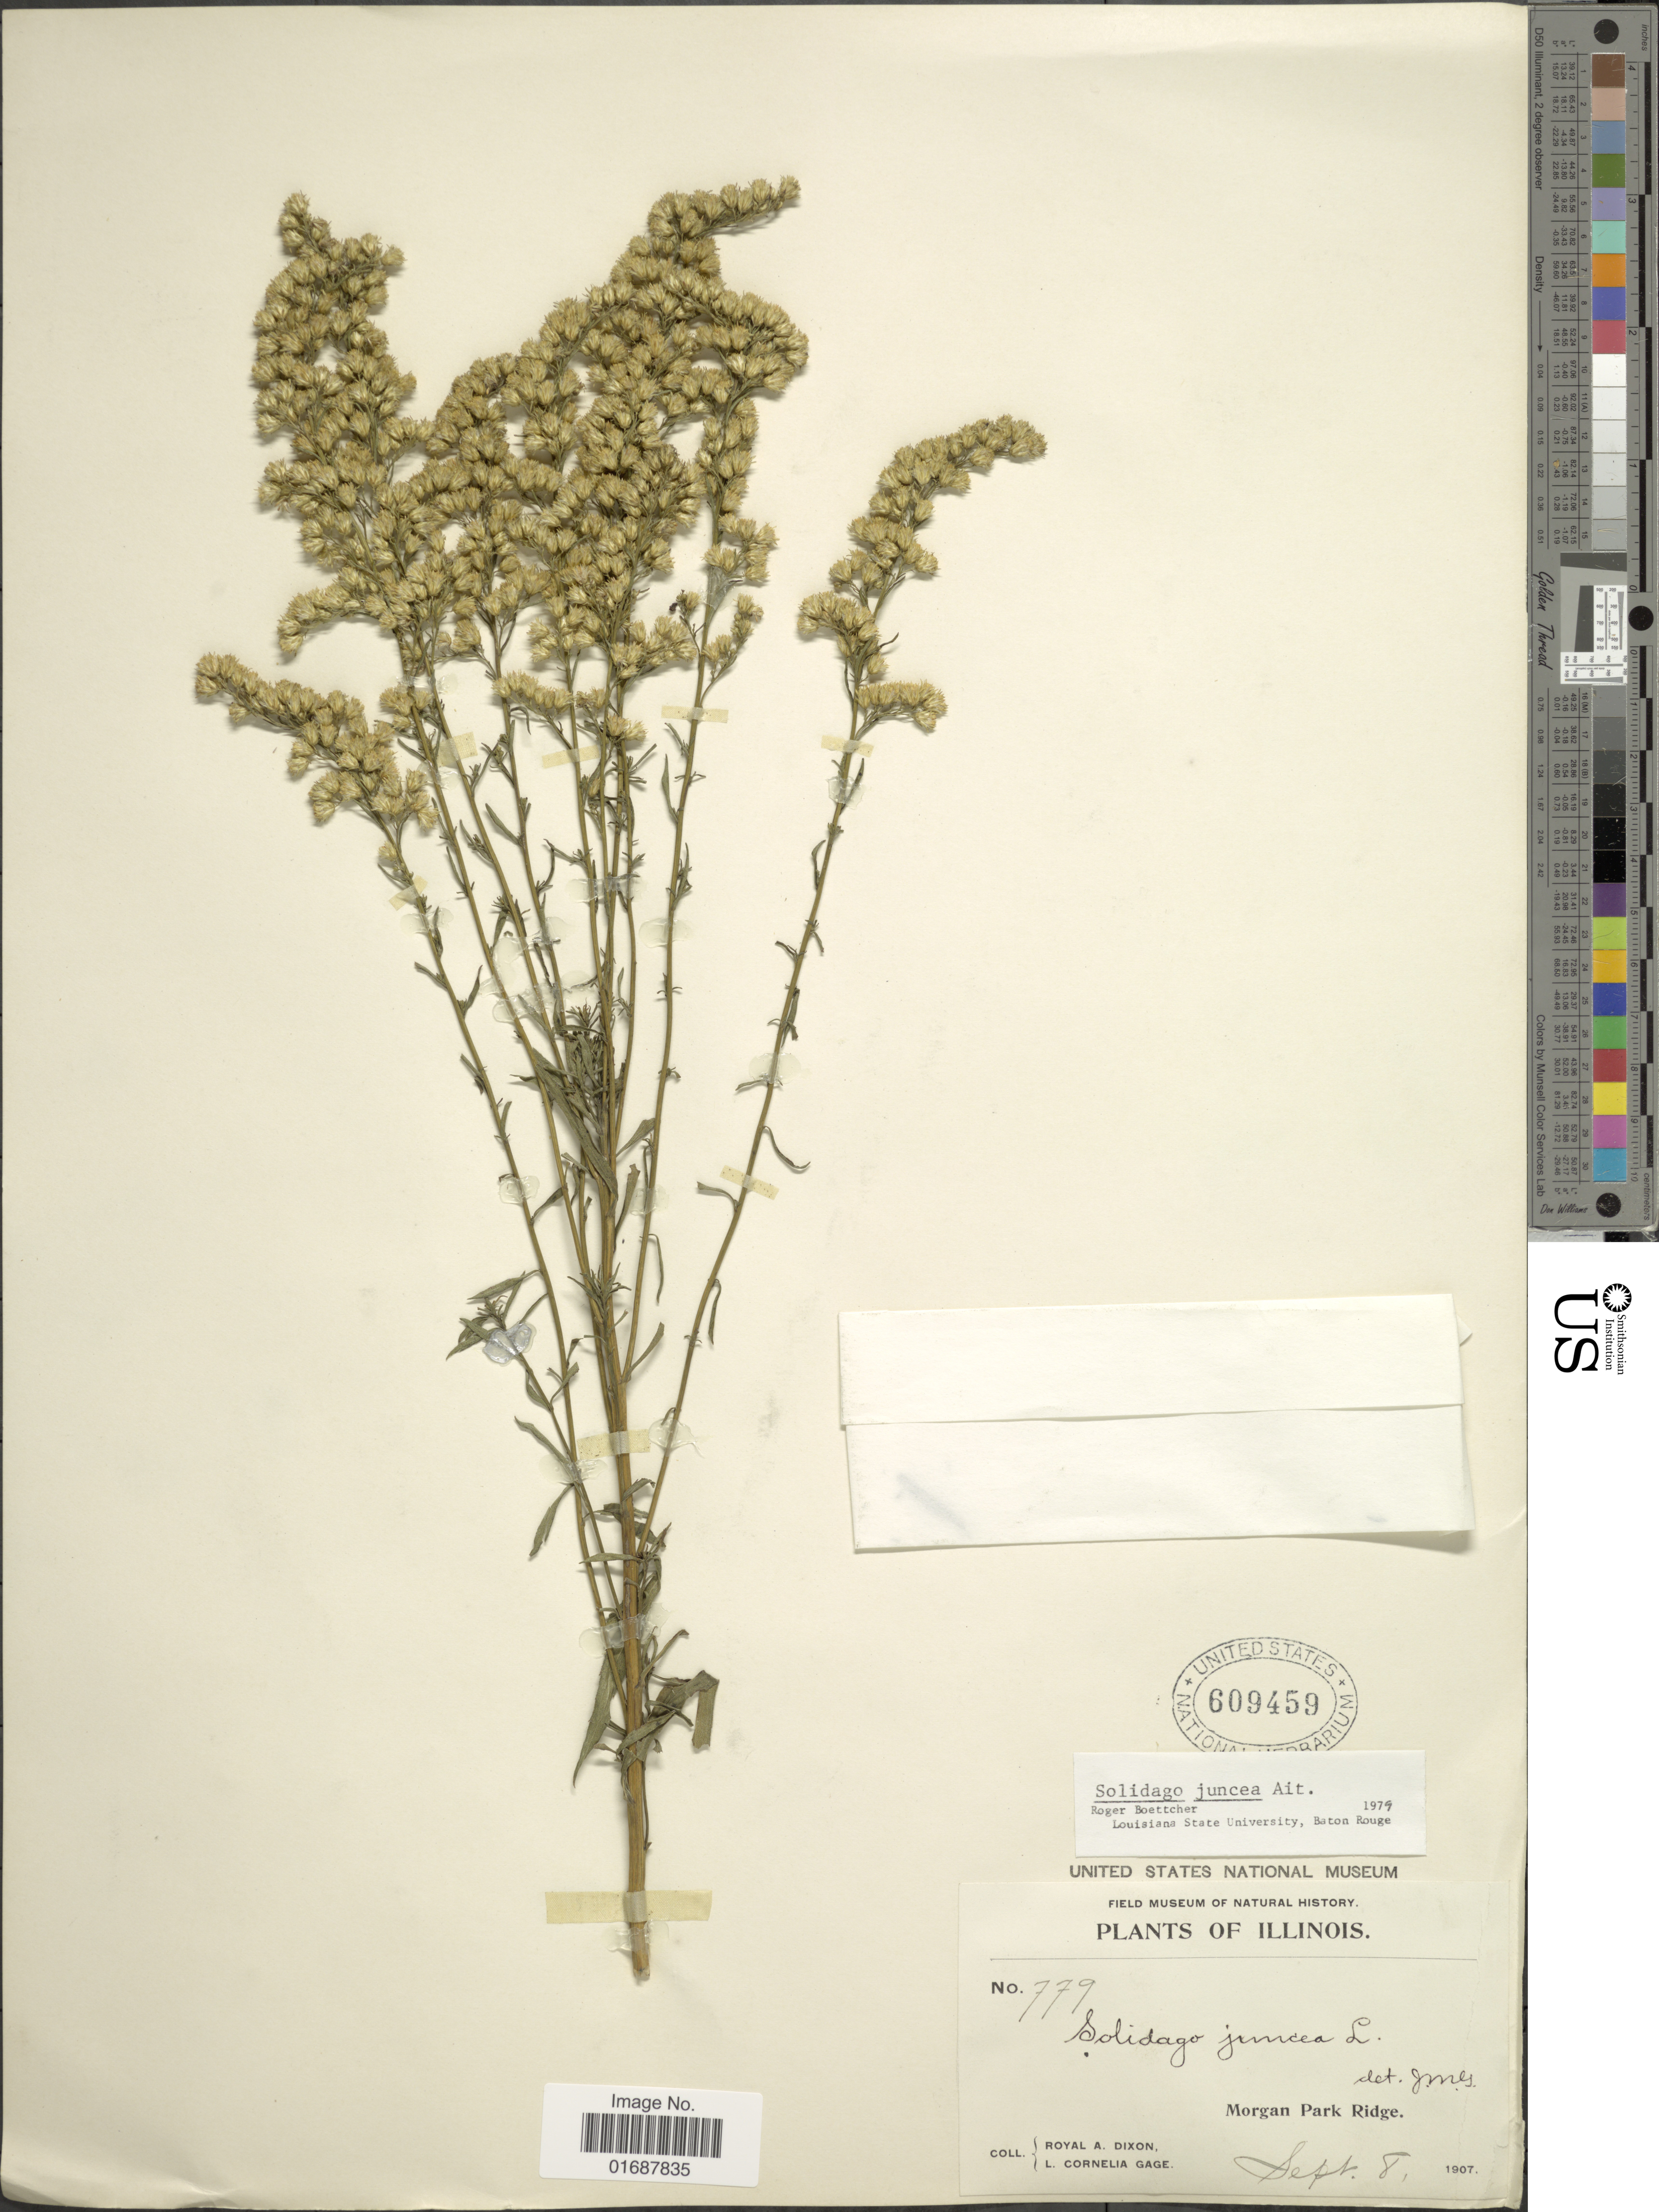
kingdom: Plantae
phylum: Tracheophyta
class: Magnoliopsida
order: Asterales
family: Asteraceae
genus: Solidago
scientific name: Solidago juncea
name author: Aiton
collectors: R. A. Dixon & L. Gage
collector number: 779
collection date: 1907-09-08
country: United States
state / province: Illinois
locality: Morgan Park Ridge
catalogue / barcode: US 609459